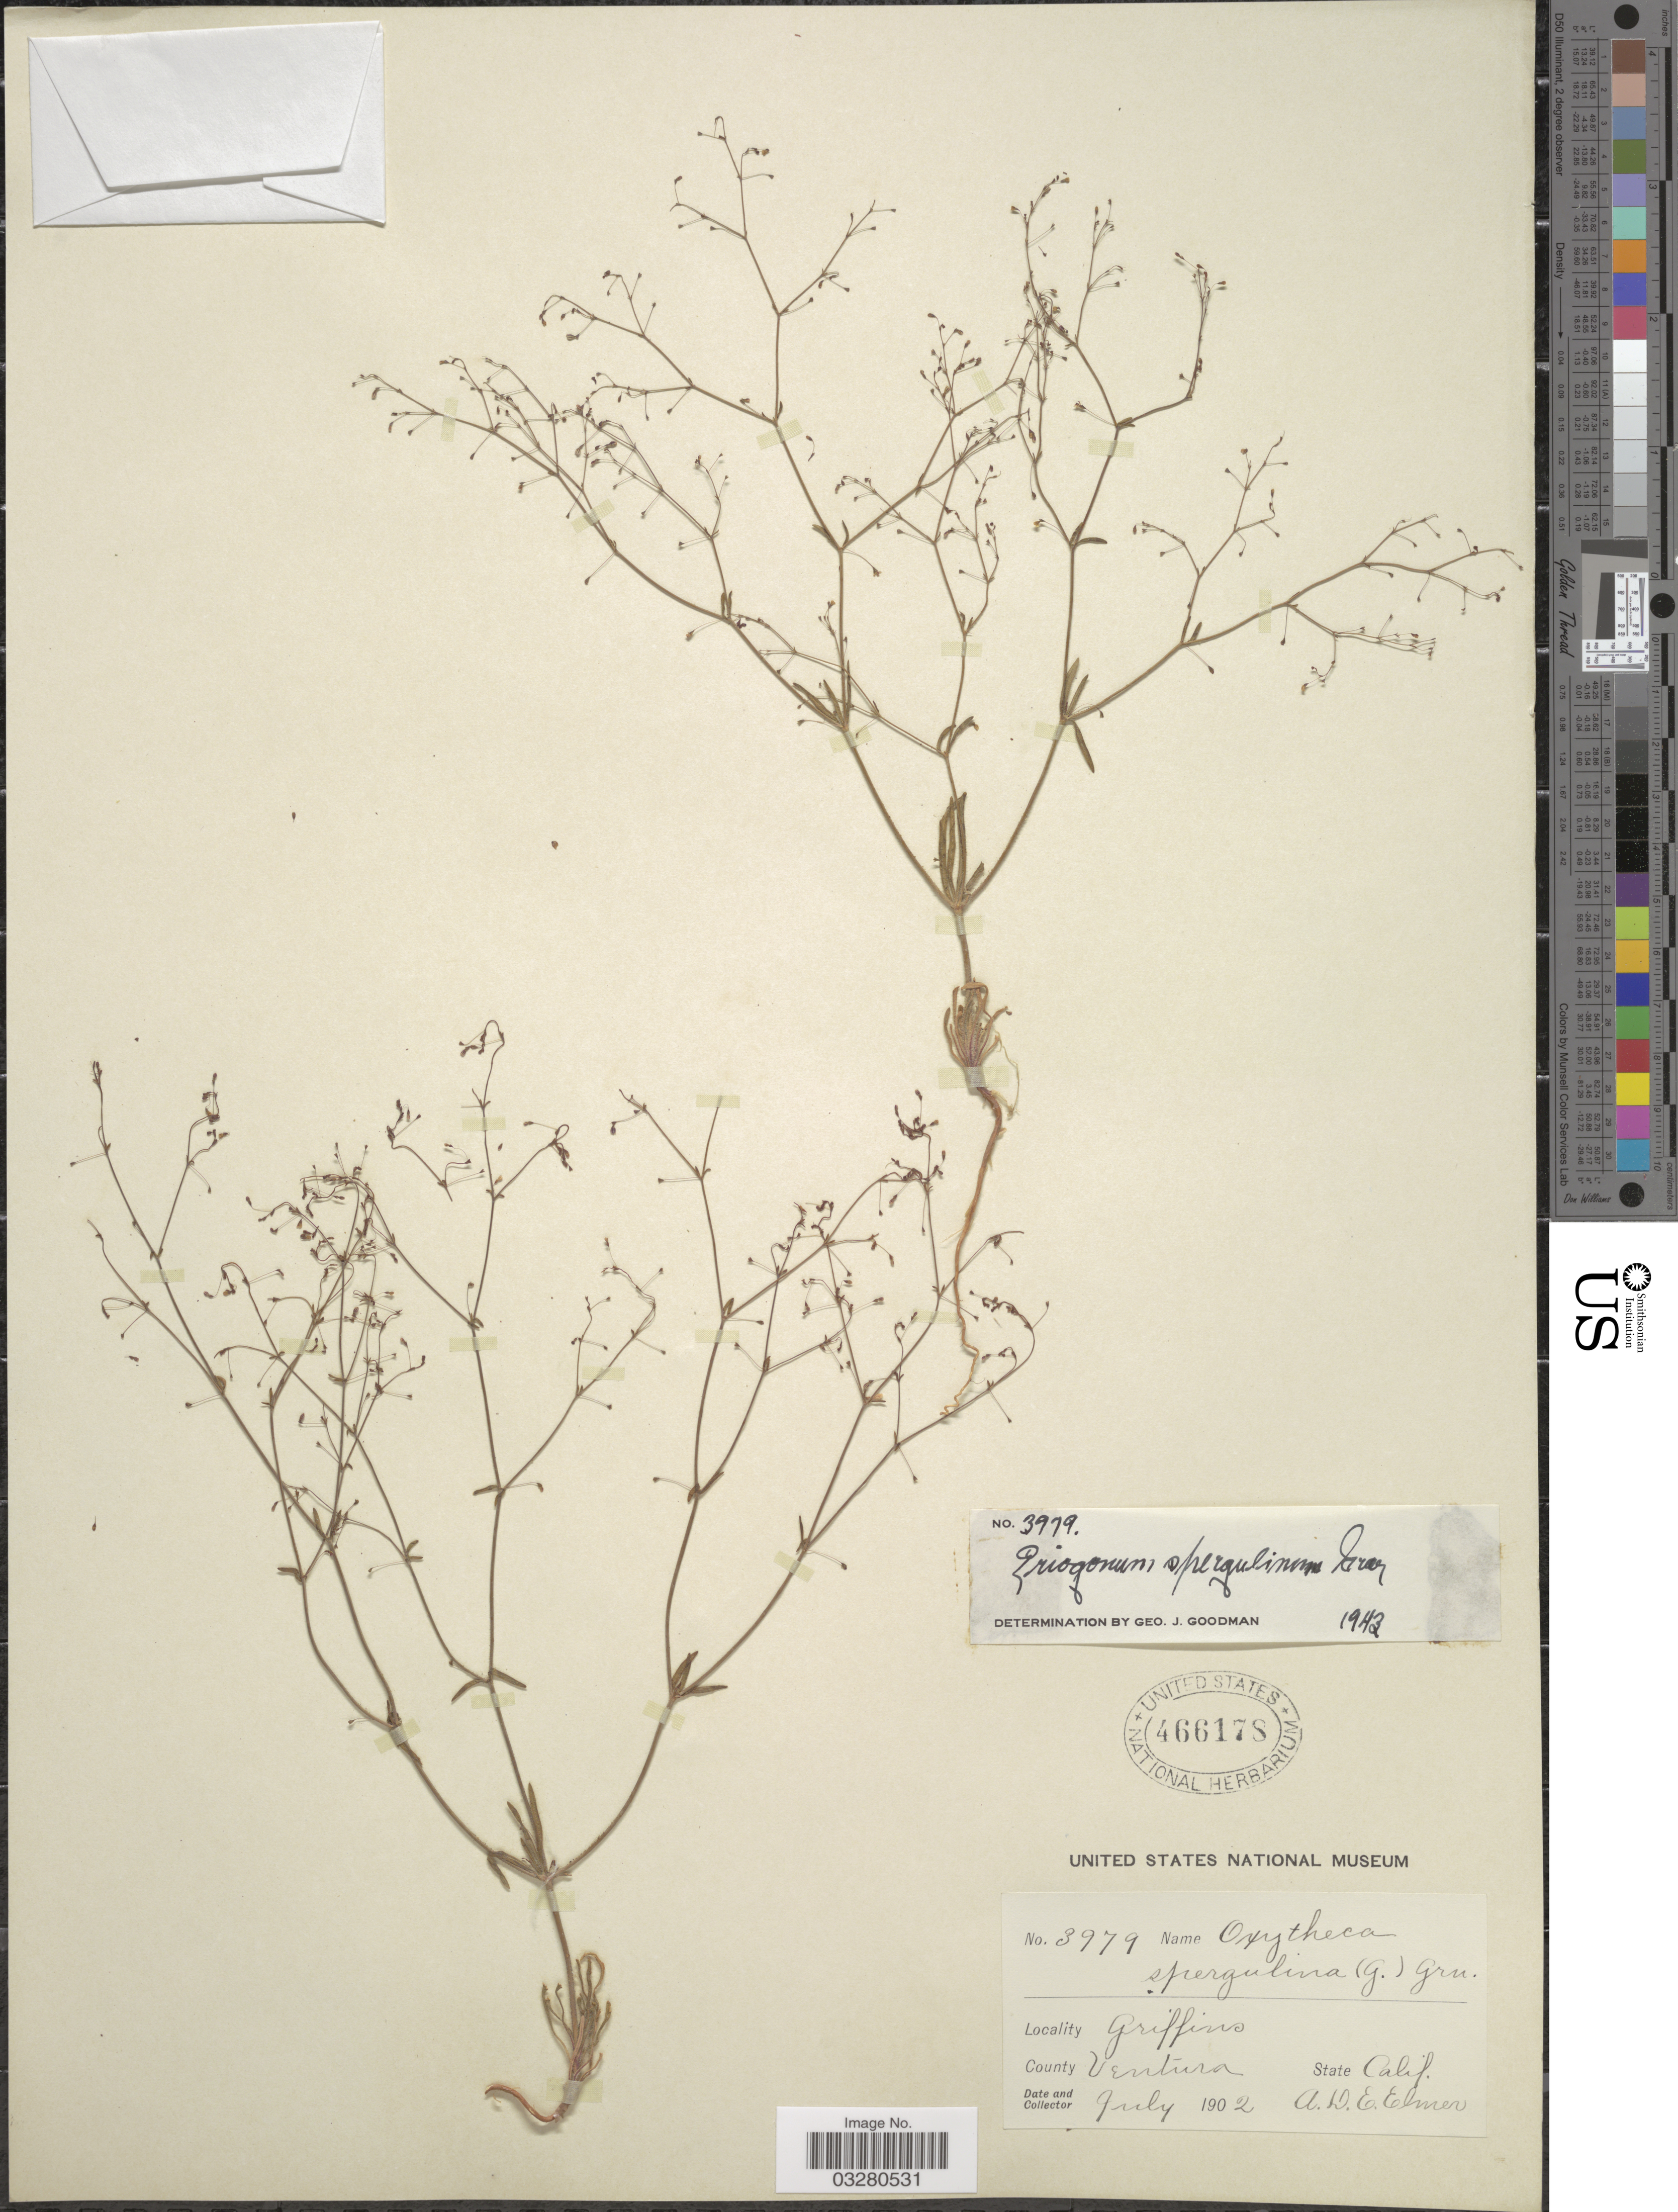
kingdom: Plantae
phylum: Tracheophyta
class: Magnoliopsida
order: Caryophyllales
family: Polygonaceae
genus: Eriogonum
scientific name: Eriogonum spergulinum var. reddingianum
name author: (M.E. Jones) J.T. Howell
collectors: A. D. E. Elmer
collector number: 3979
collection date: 1902-07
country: United States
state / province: California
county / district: Ventura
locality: Griffins. County Ventura.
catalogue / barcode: US 466178